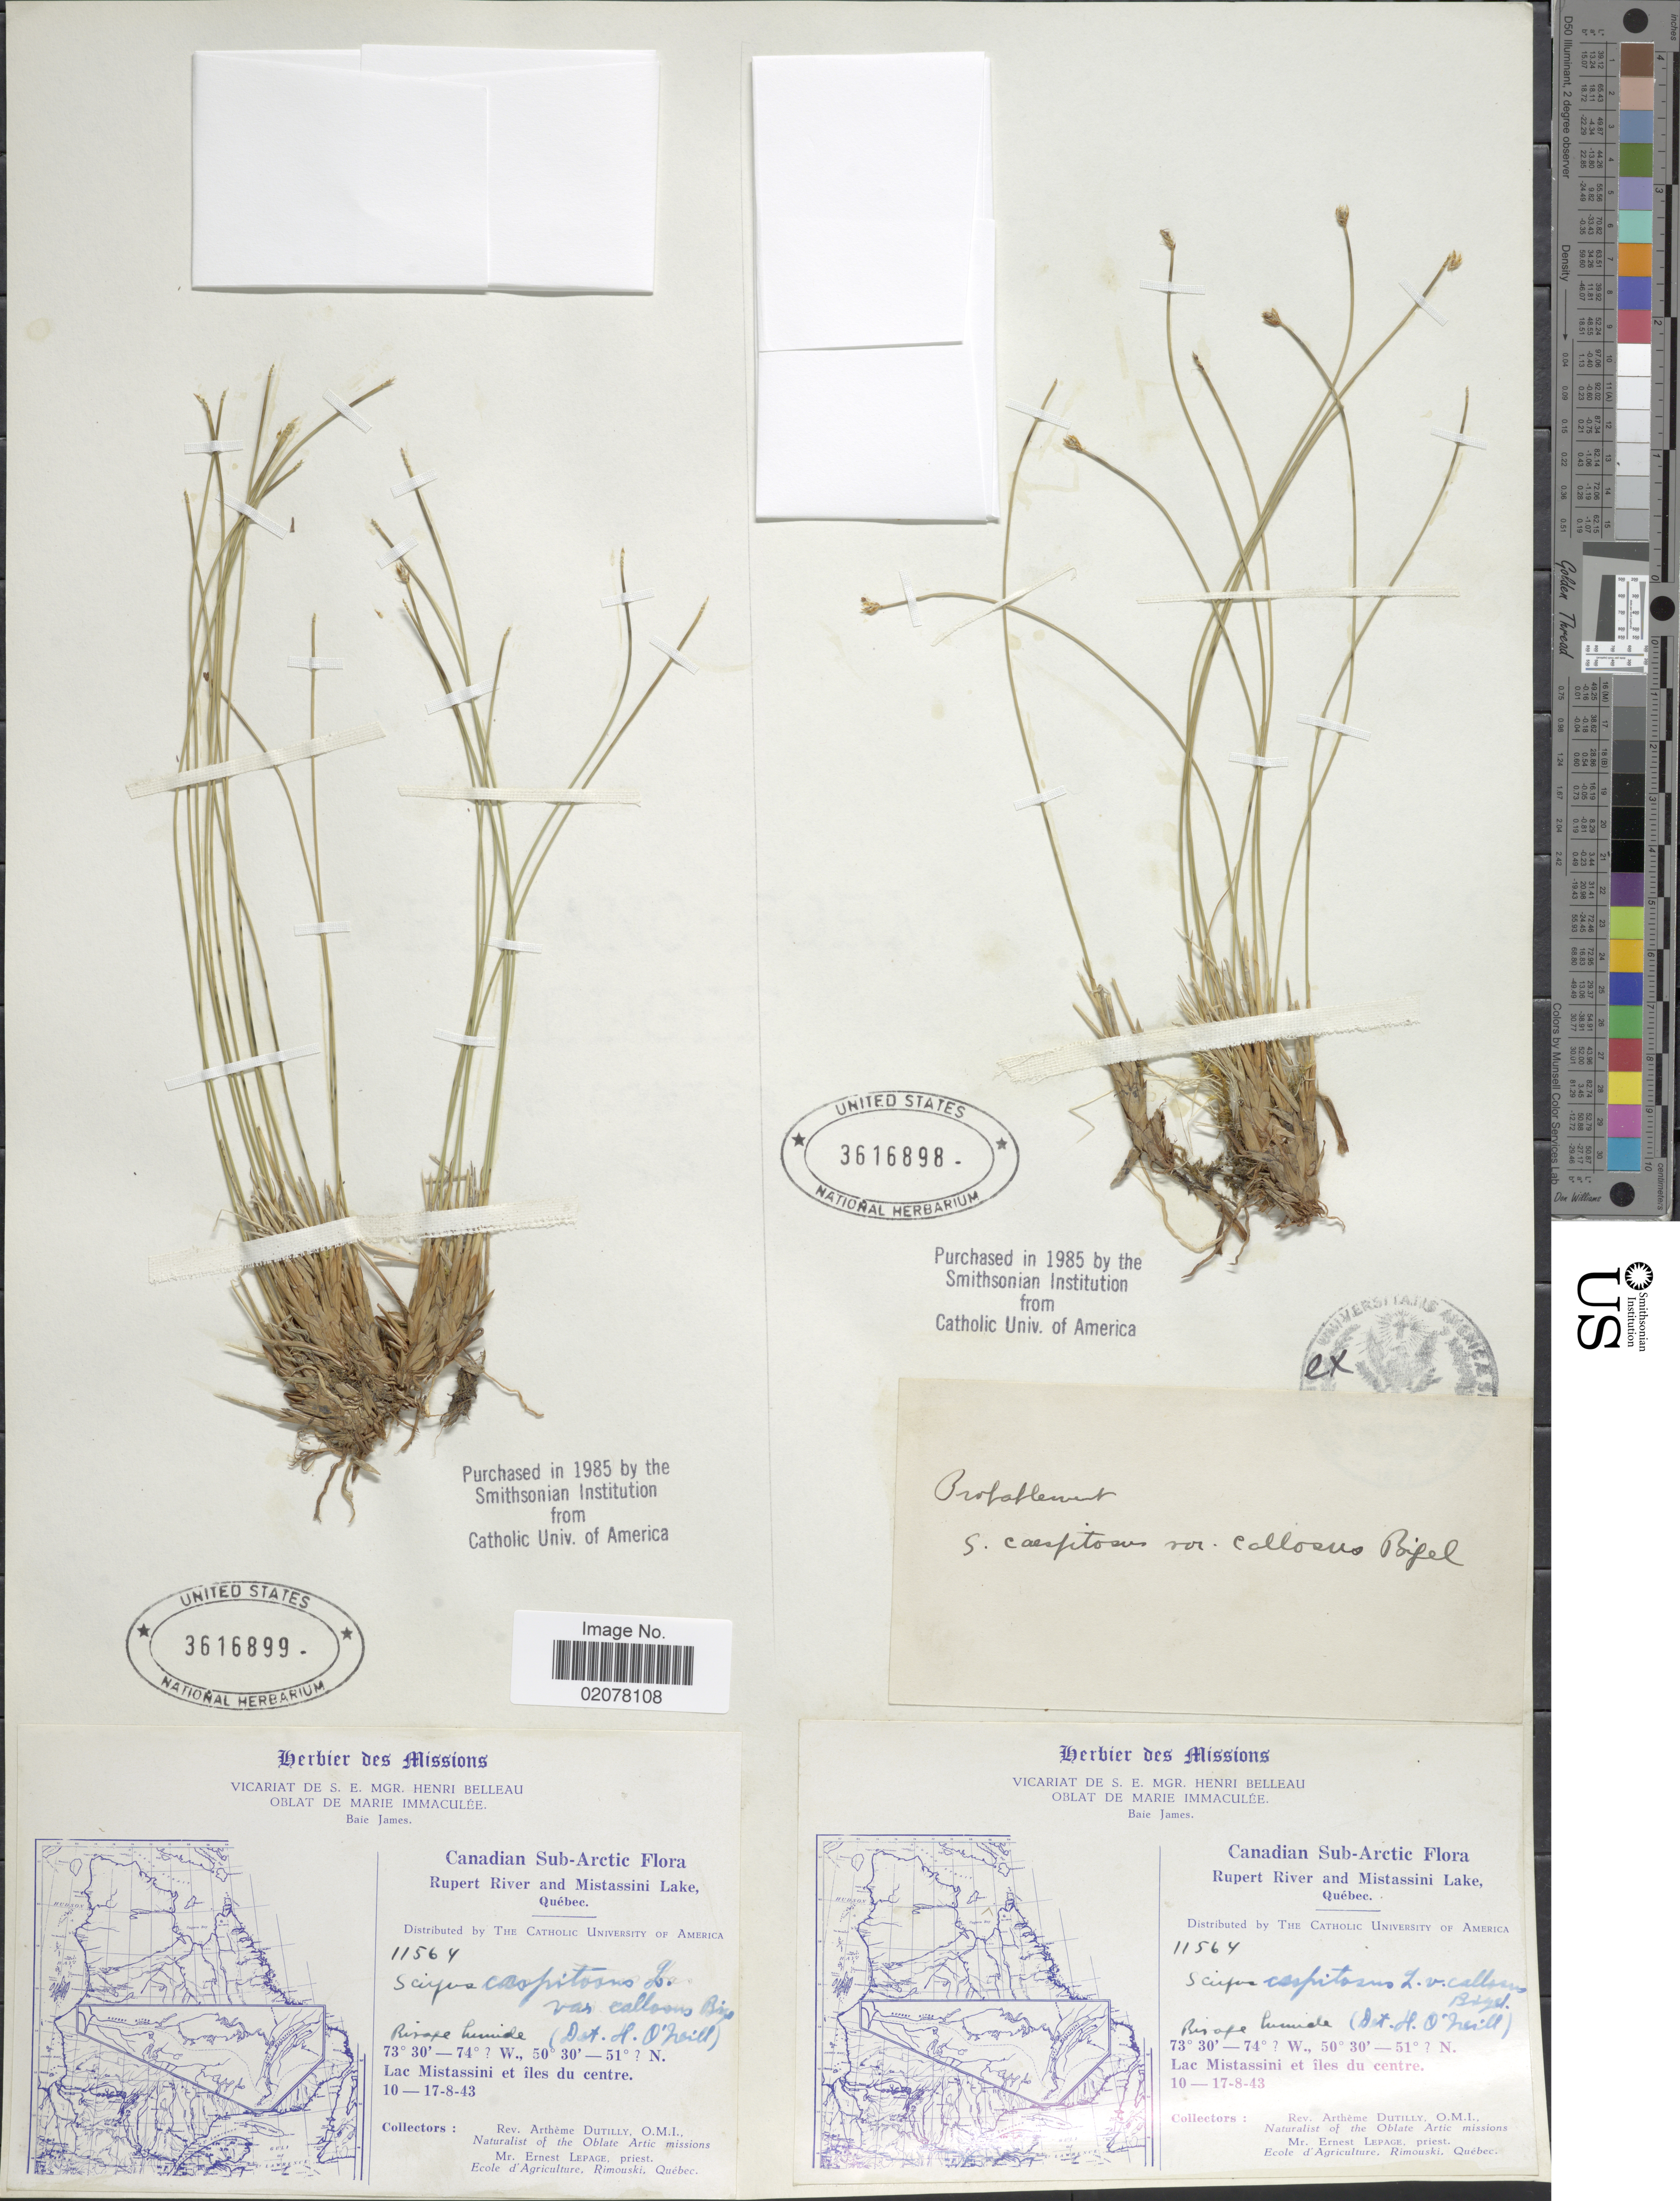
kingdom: Plantae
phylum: Tracheophyta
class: Liliopsida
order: Poales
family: Cyperaceae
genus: Trichophorum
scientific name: Trichophorum cespitosum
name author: (L.) Hartm.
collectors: A. Dutilly & E. Lepage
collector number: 11564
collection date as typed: Transcribed d/m/y: 10/8/43 to 17/8/43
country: Canada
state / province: Quebec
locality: Canadian Sub-Arctic. Rupert River and Mistassini Lake, Québec. Lac Mistassini et ïles du centre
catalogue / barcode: US 3616899-2